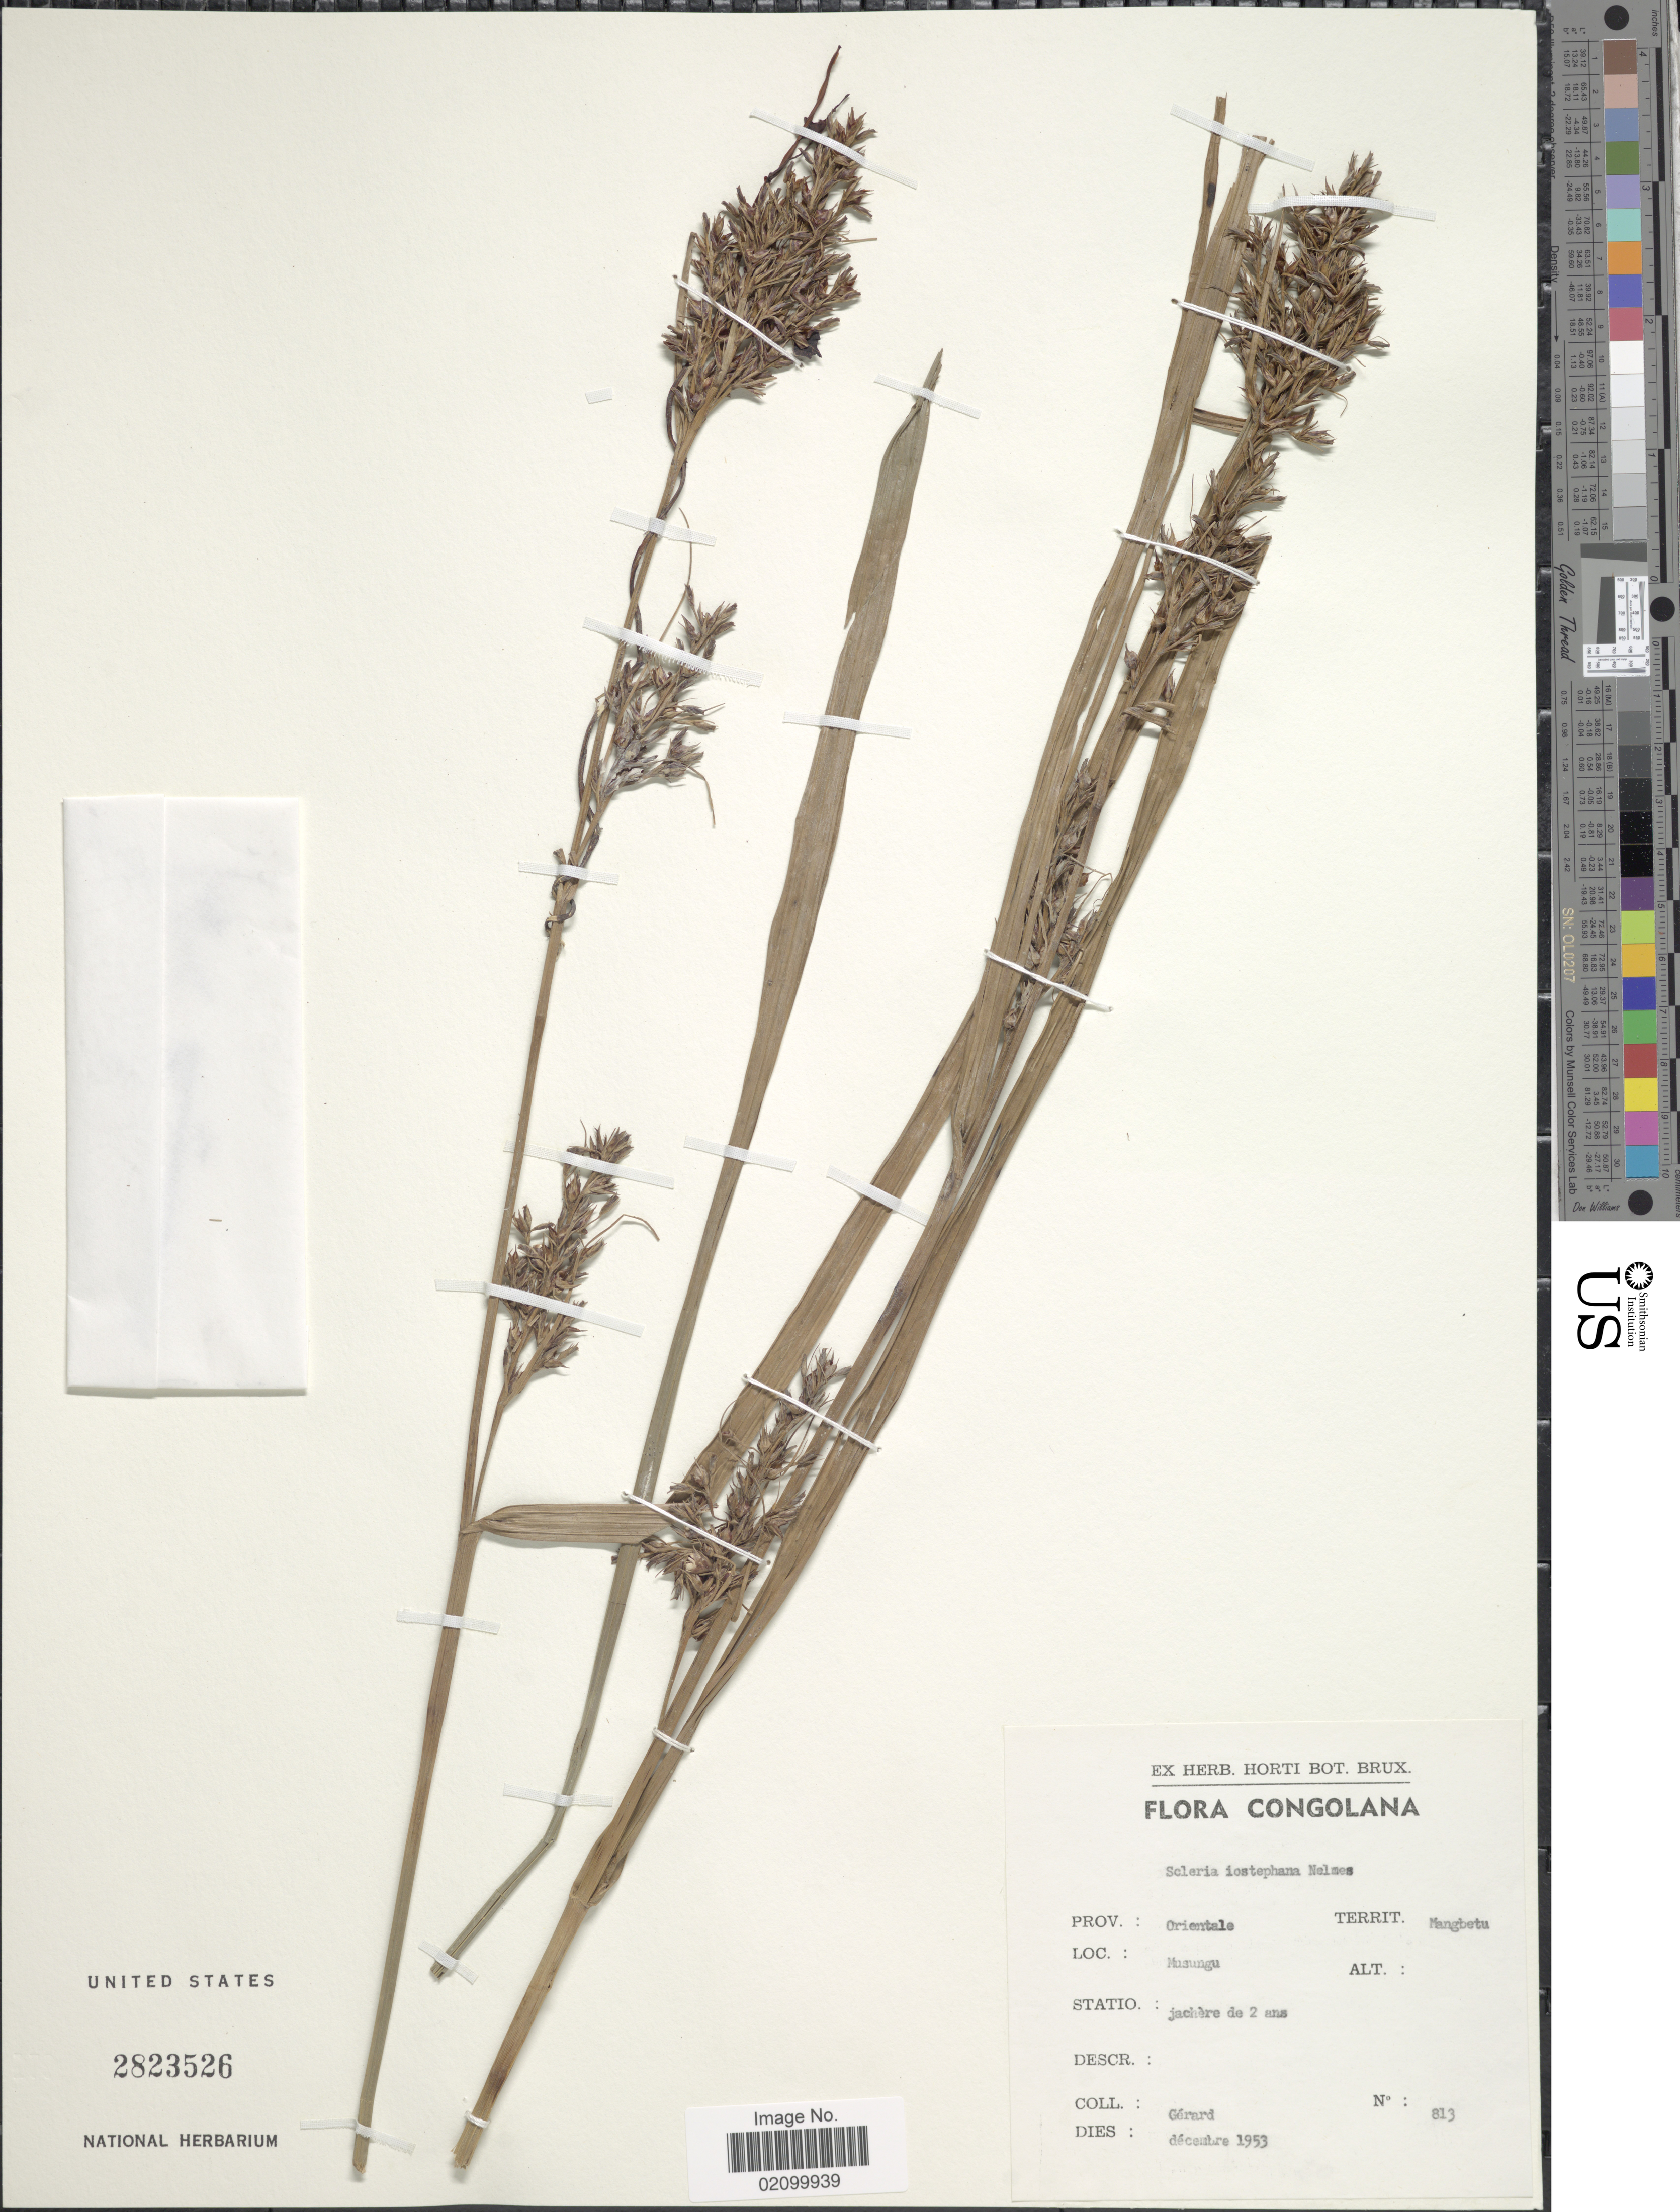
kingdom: Plantae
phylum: Tracheophyta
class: Liliopsida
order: Poales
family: Cyperaceae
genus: Scleria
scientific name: Scleria iostephana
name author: Nelmes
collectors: -. Gerard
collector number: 813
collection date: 1953-12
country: Congo, Democratic Republic of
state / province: Haut-Uele (?)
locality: Congolana. Prov.: Orientale, Musungu. Territ. Mangbetu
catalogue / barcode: US 2823526